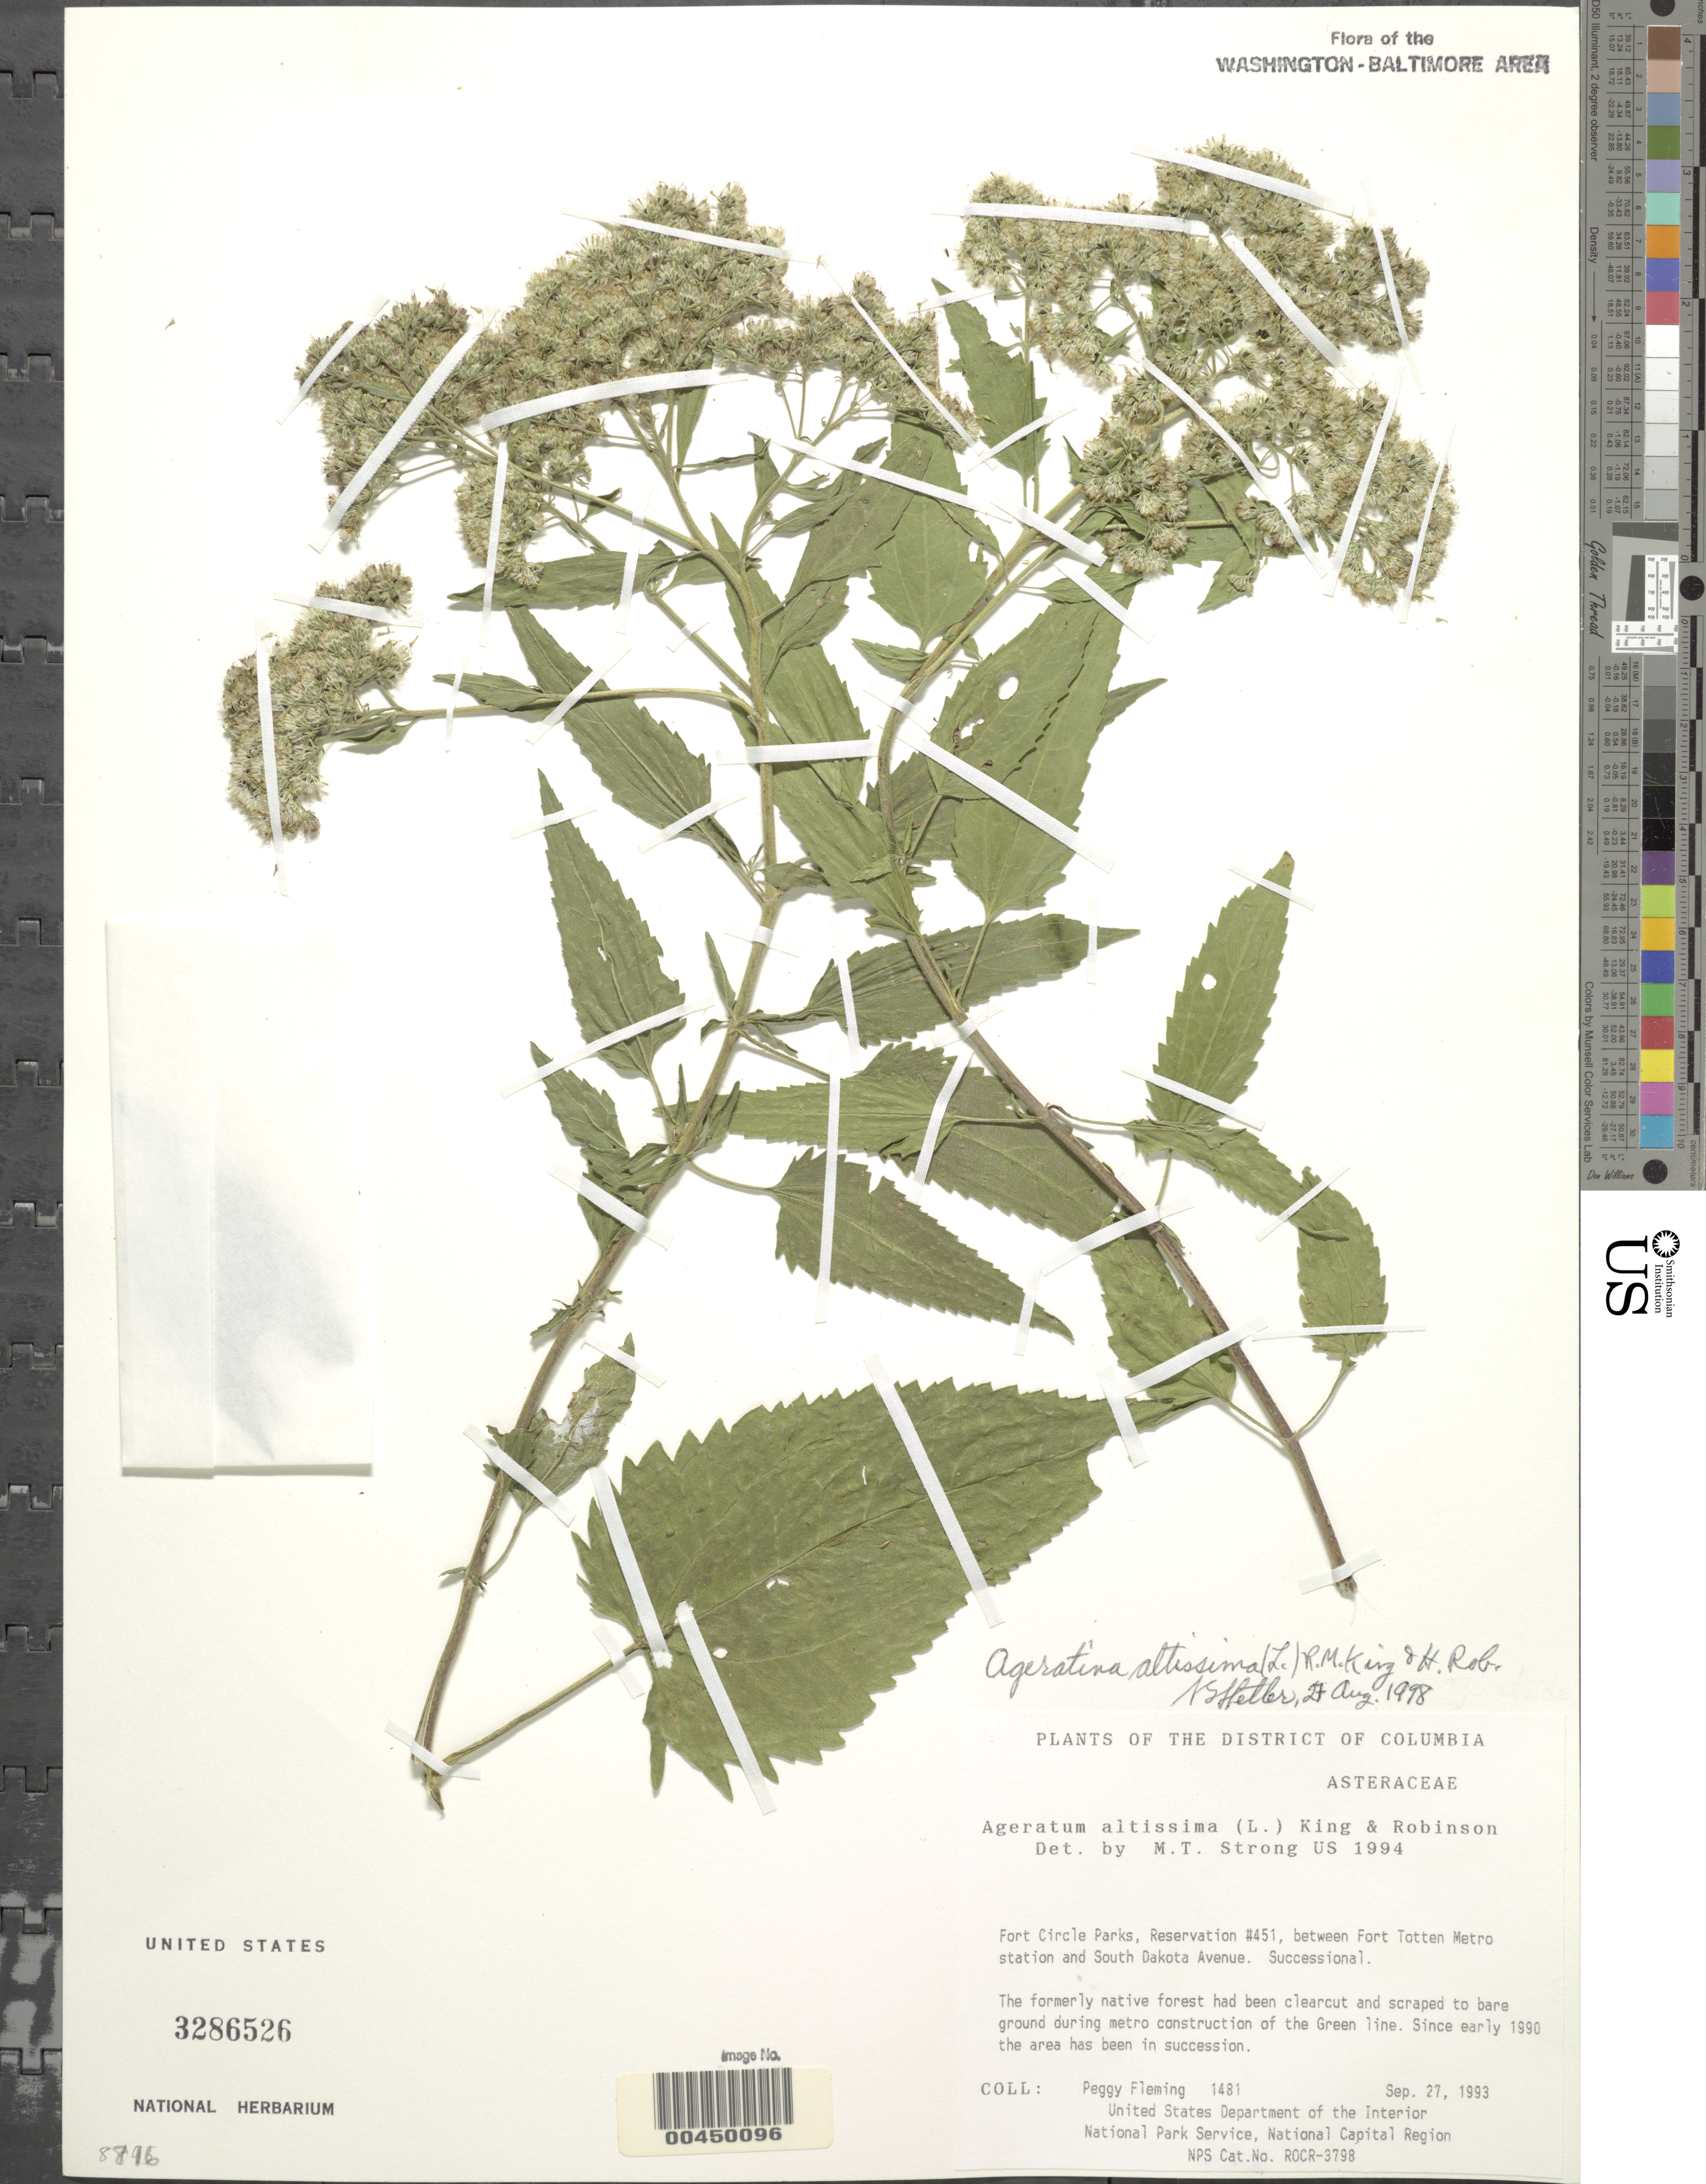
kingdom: Plantae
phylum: Tracheophyta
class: Magnoliopsida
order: Asterales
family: Asteraceae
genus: Ageratina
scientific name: Ageratina altissima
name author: (L.) R.M. King & H. Rob.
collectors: P. Fleming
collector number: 1481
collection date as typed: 27 Sep 1993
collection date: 1993-09-27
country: United States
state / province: District of Columbia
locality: Fort Circle Parks, Reservation #451, between Fort Toten Metro Station and South Dakota Ave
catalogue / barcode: US 3286526